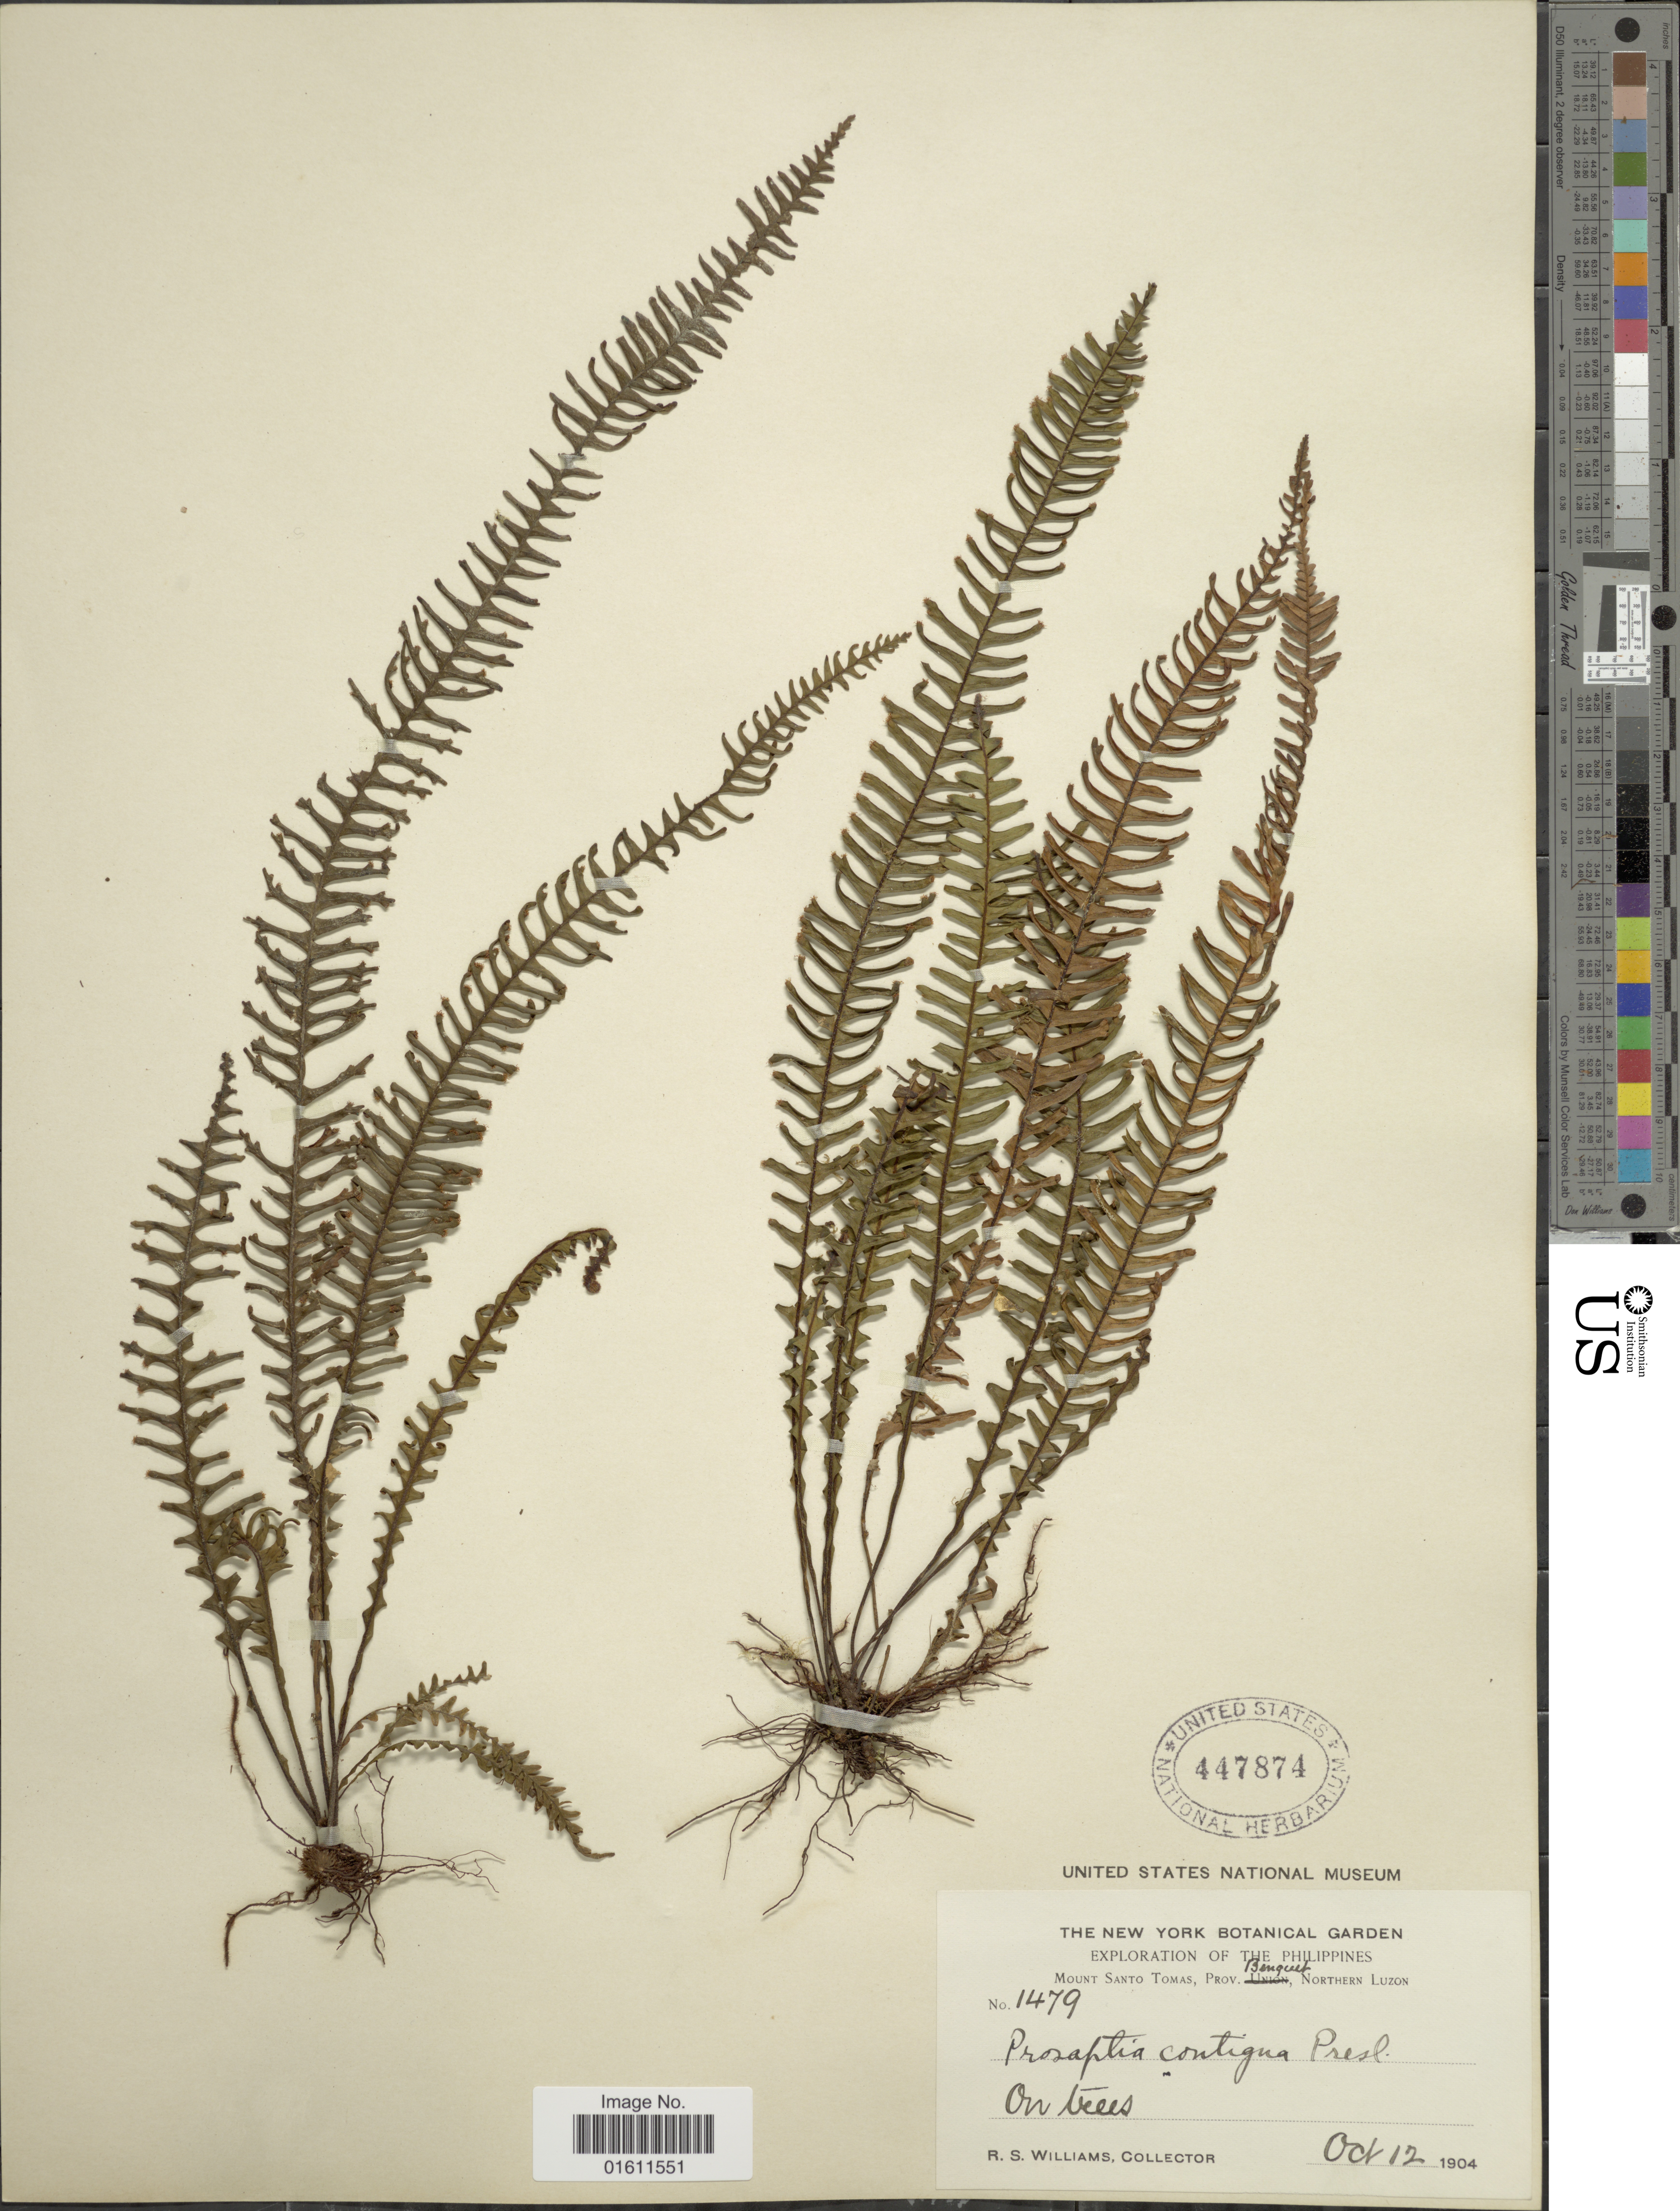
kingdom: Plantae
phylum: Tracheophyta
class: Polypodiopsida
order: Polypodiales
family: Polypodiaceae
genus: Prosaptia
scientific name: Prosaptia contigua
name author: (G. Forst.) Presl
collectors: R. S. Williams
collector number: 1479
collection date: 1904-10-12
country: Philippines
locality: Mount Santo Tomas, Prov. Benguet, Northern Luzon.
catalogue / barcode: US 447874